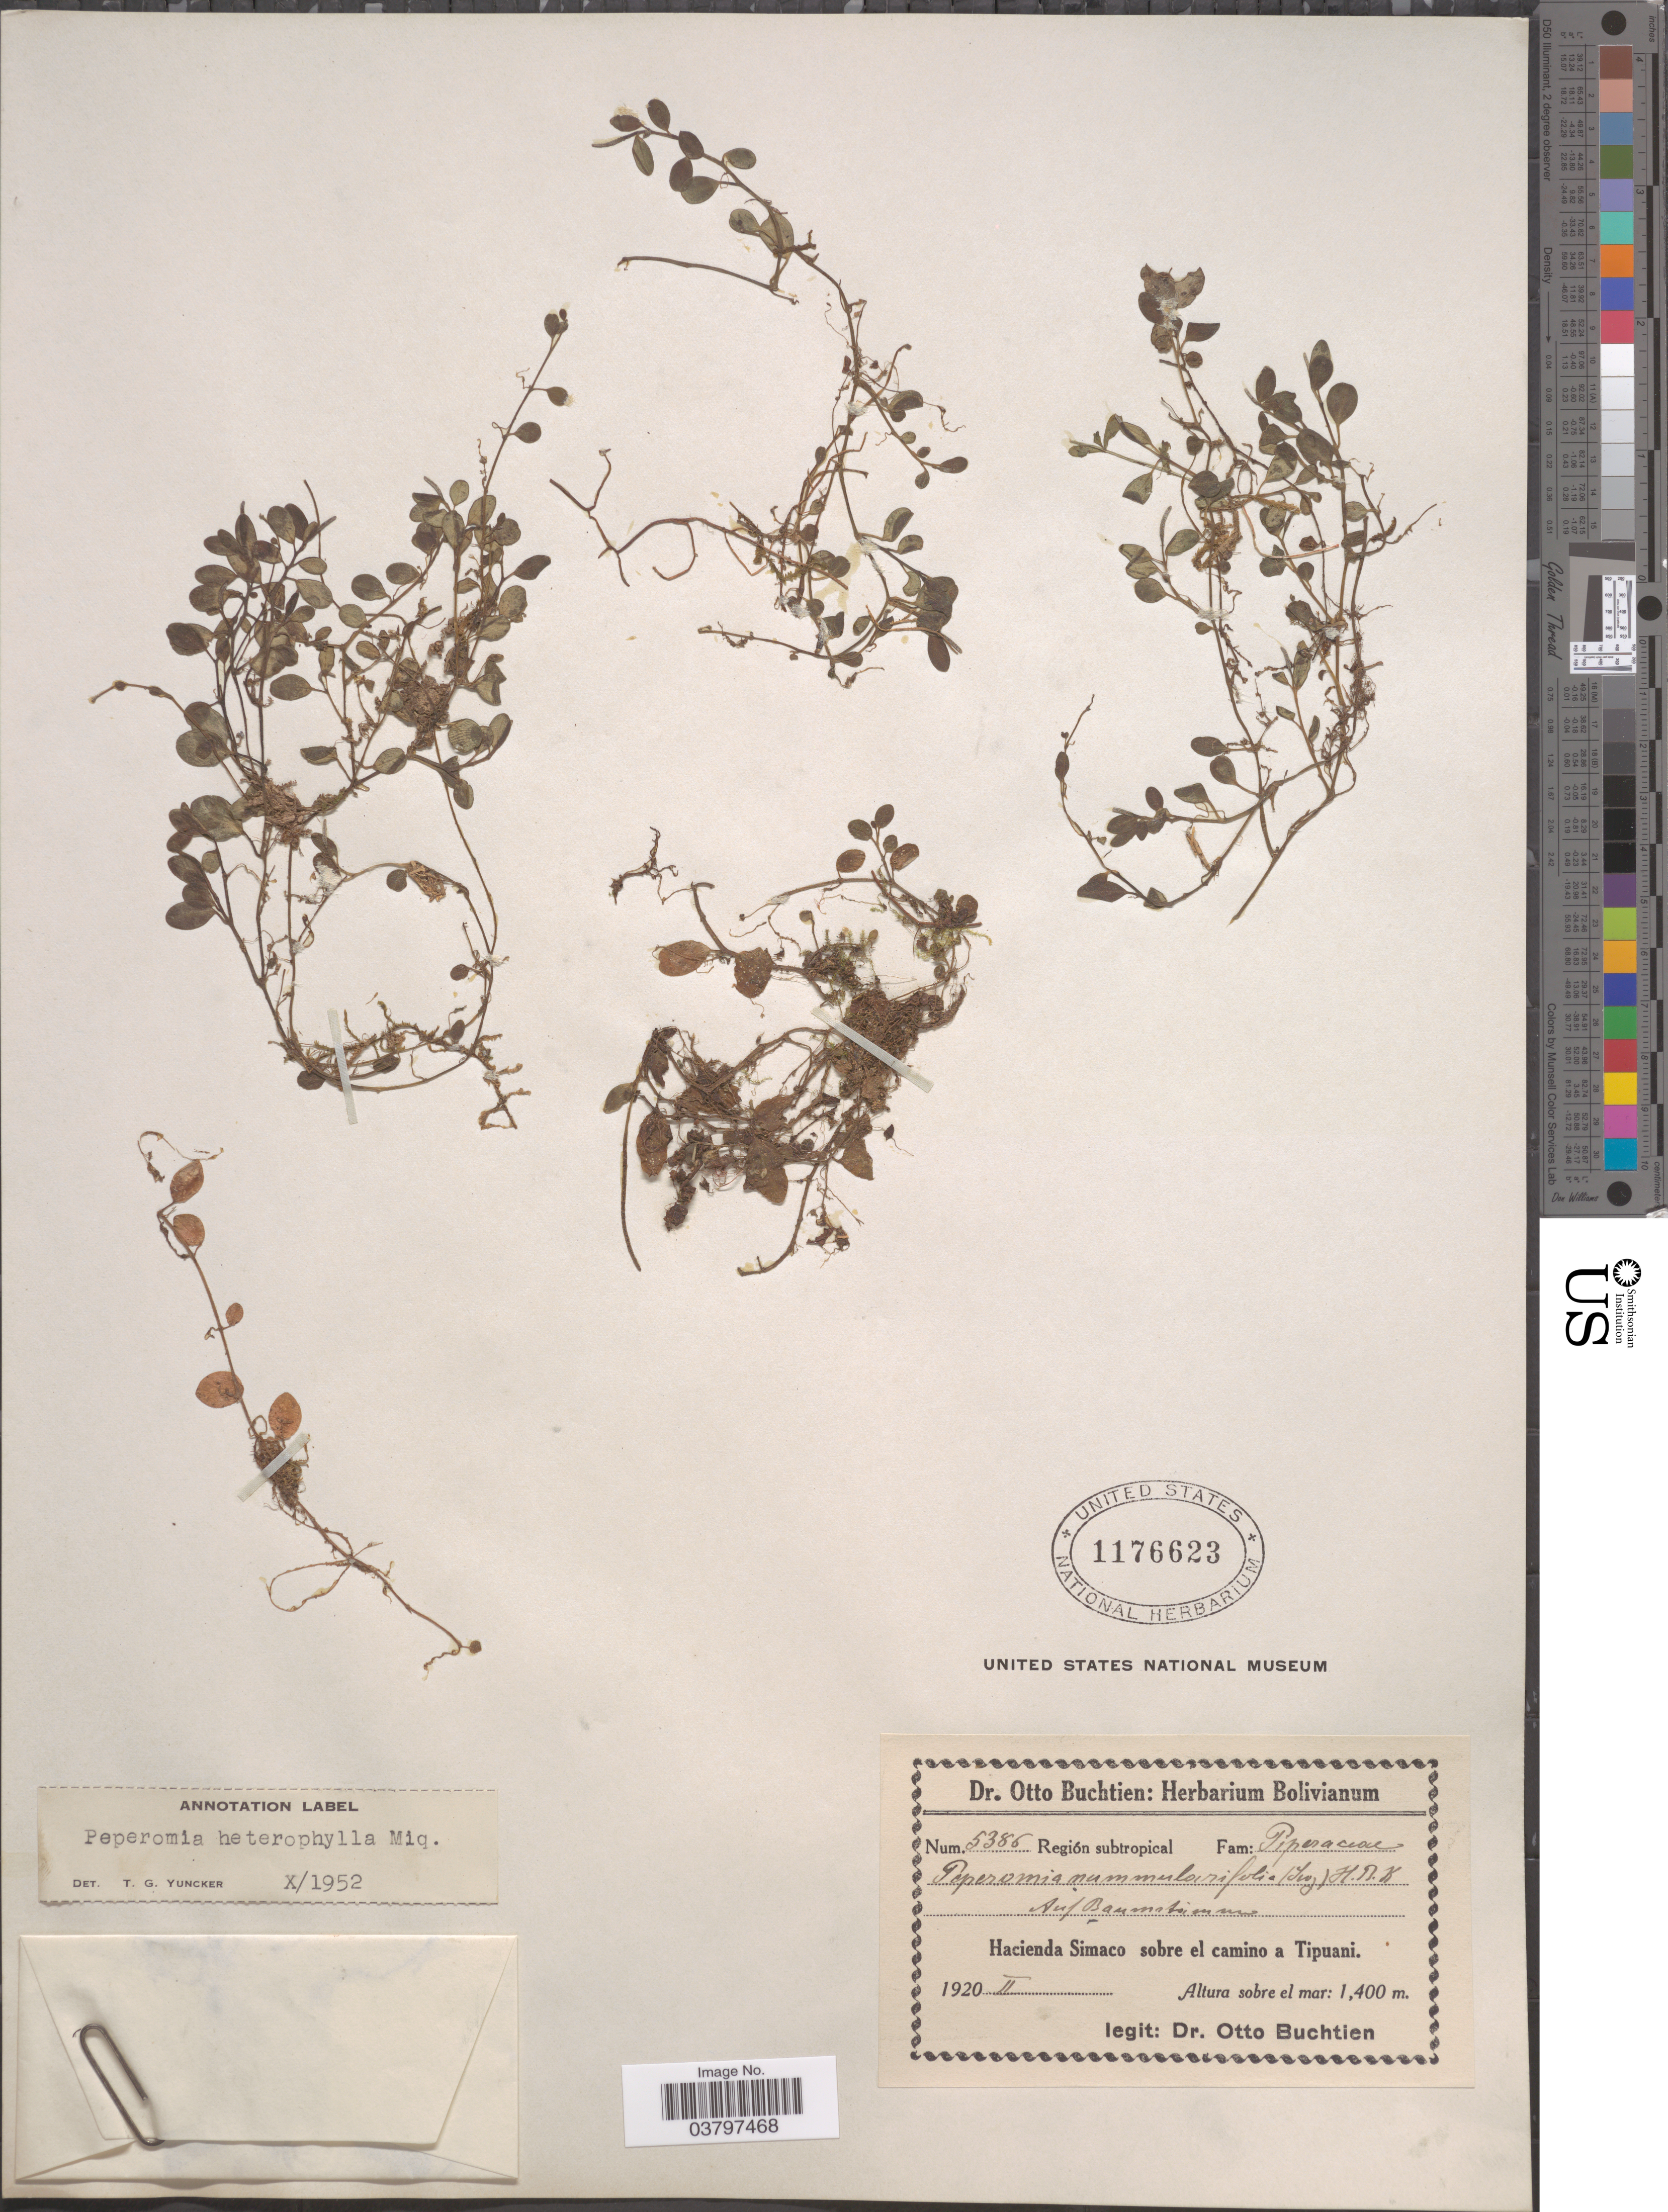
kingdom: Plantae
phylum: Tracheophyta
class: Magnoliopsida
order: Piperales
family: Piperaceae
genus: Peperomia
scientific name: Peperomia heterophylla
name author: Miq.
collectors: O. Buchtien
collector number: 5386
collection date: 1920-02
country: Bolivia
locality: Región subtropical. Hacienda Simaco sobre el camino a Tipuani.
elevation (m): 1400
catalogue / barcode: US 1176623